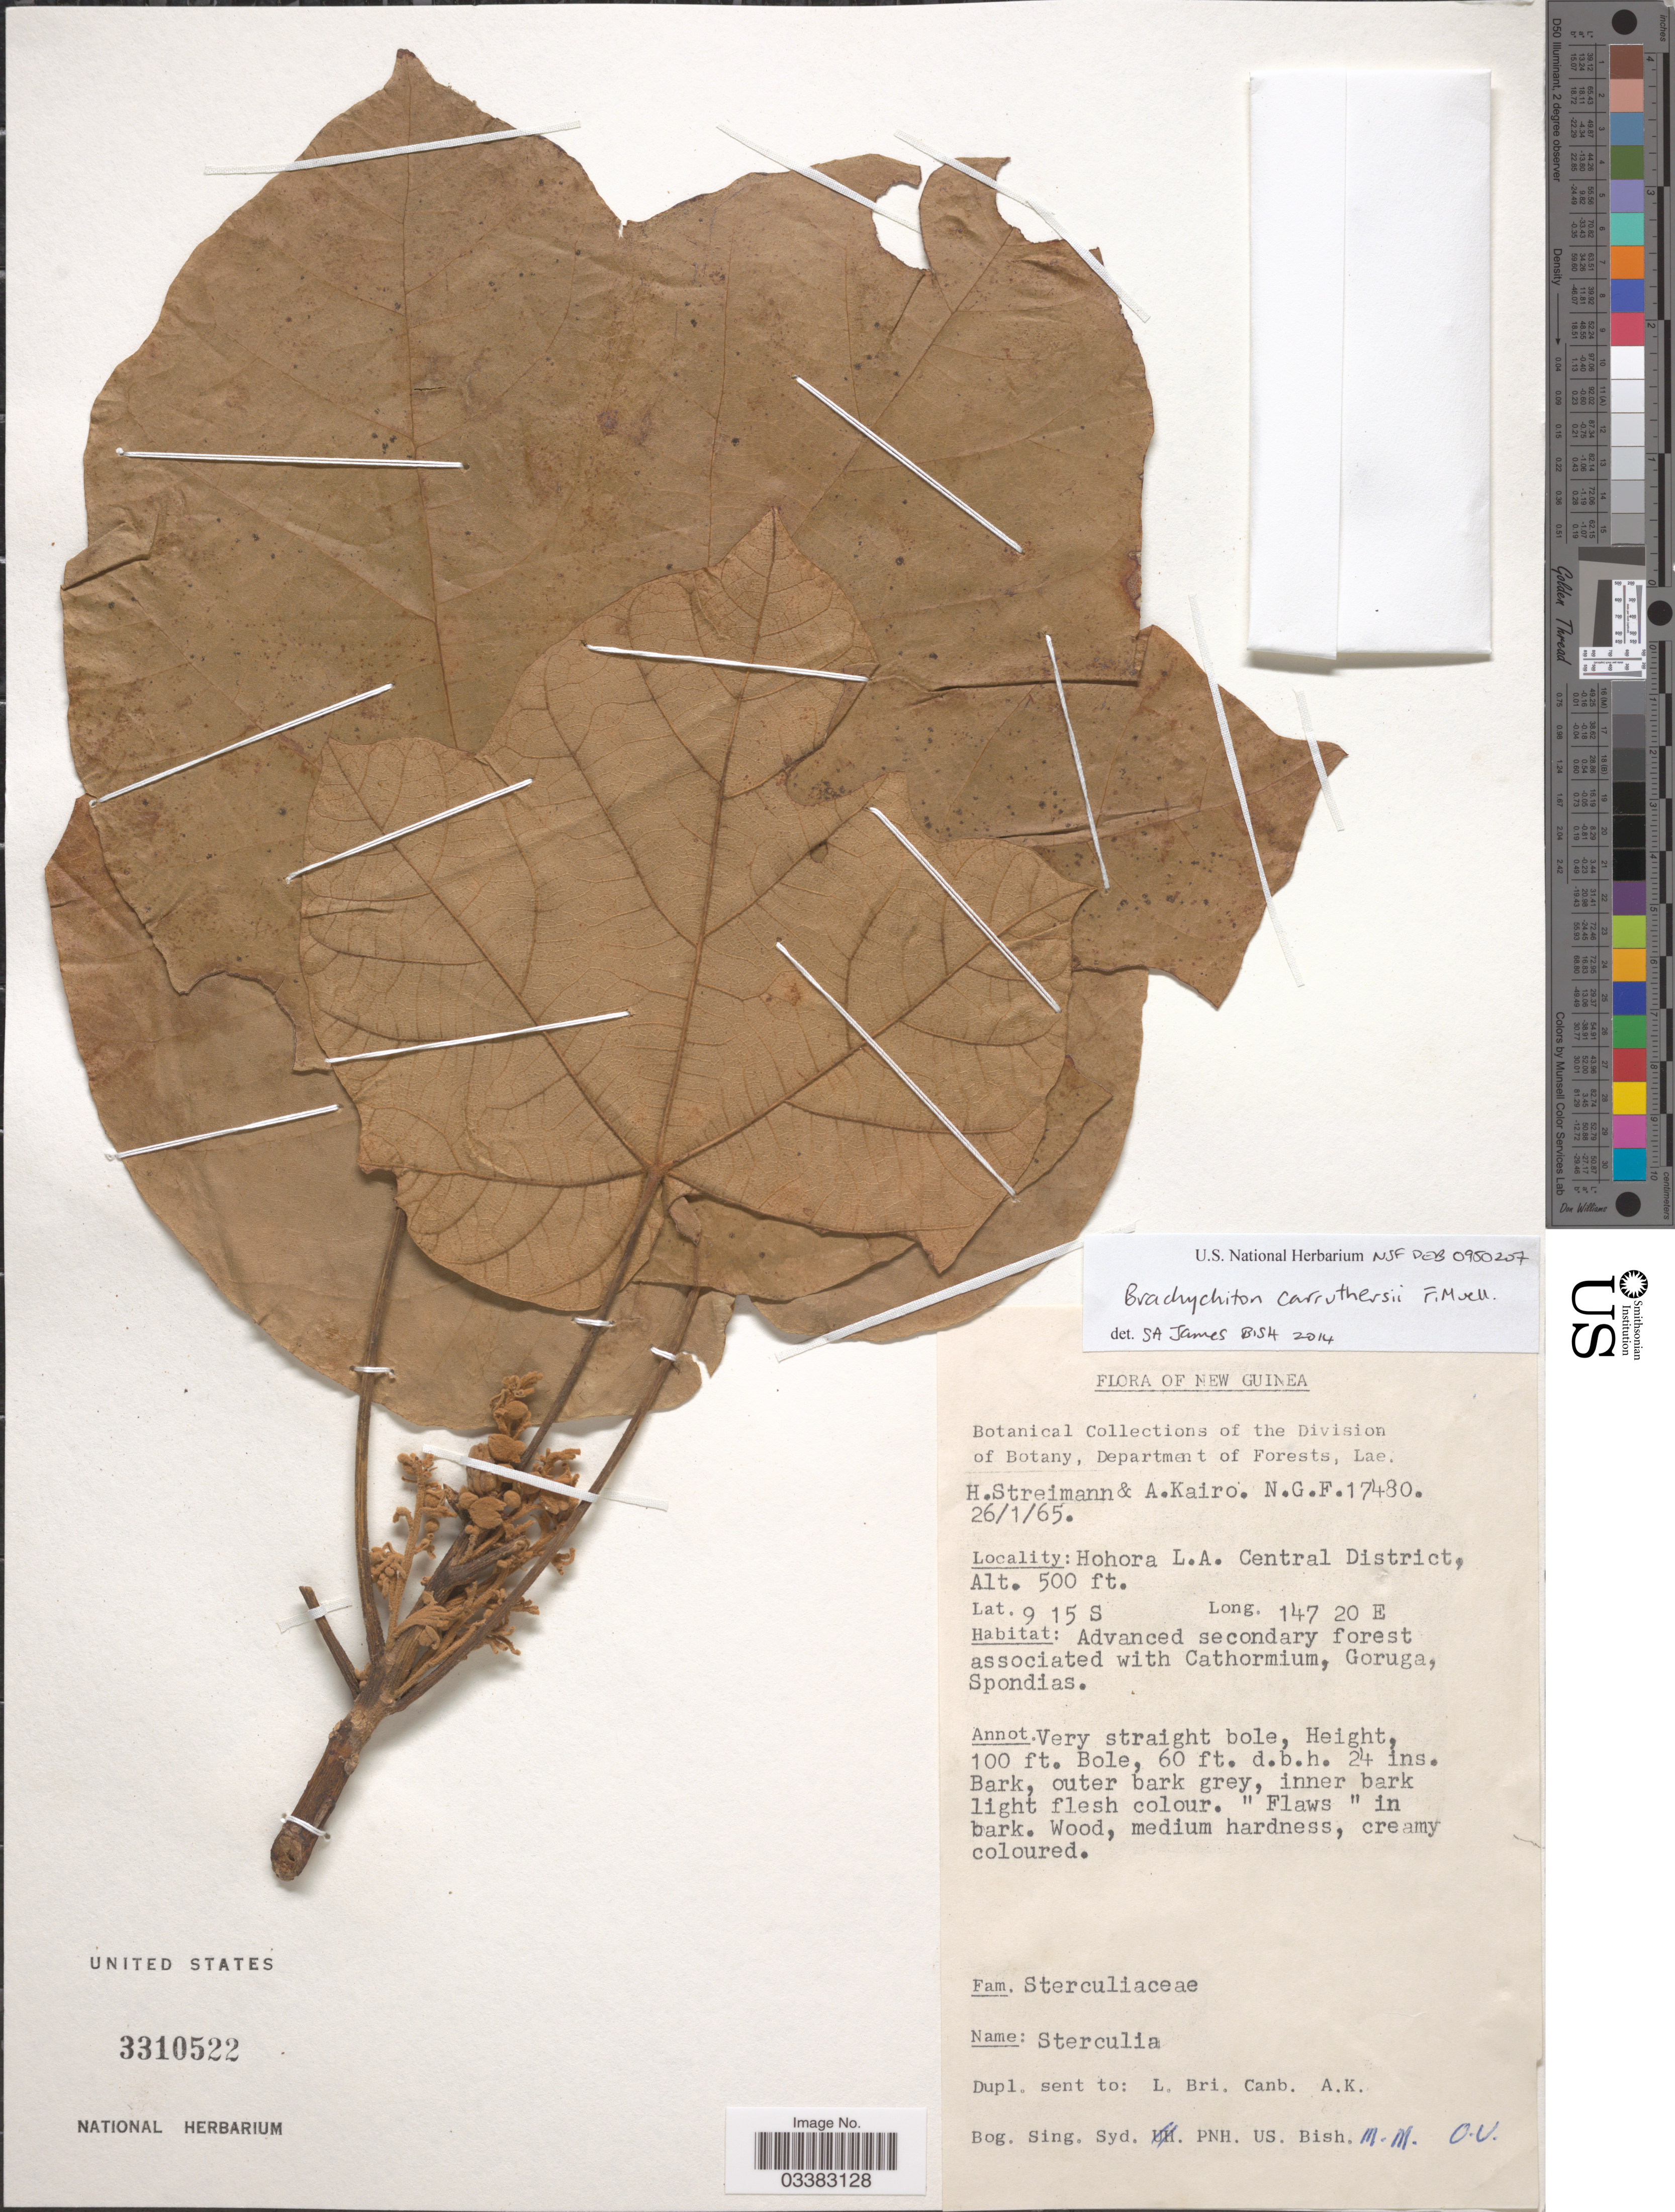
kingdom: Plantae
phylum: Tracheophyta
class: Magnoliopsida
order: Malvales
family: Malvaceae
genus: Brachychiton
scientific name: Brachychiton carruthersii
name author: F. Muell.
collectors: H. Streimann & A. Kairo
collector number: NGF17480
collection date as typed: Transcribed d/m/y: 26/1/65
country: Papua New Guinea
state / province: Central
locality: New Guinea, Hohora L.A. Central District.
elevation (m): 152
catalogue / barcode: US 3310522